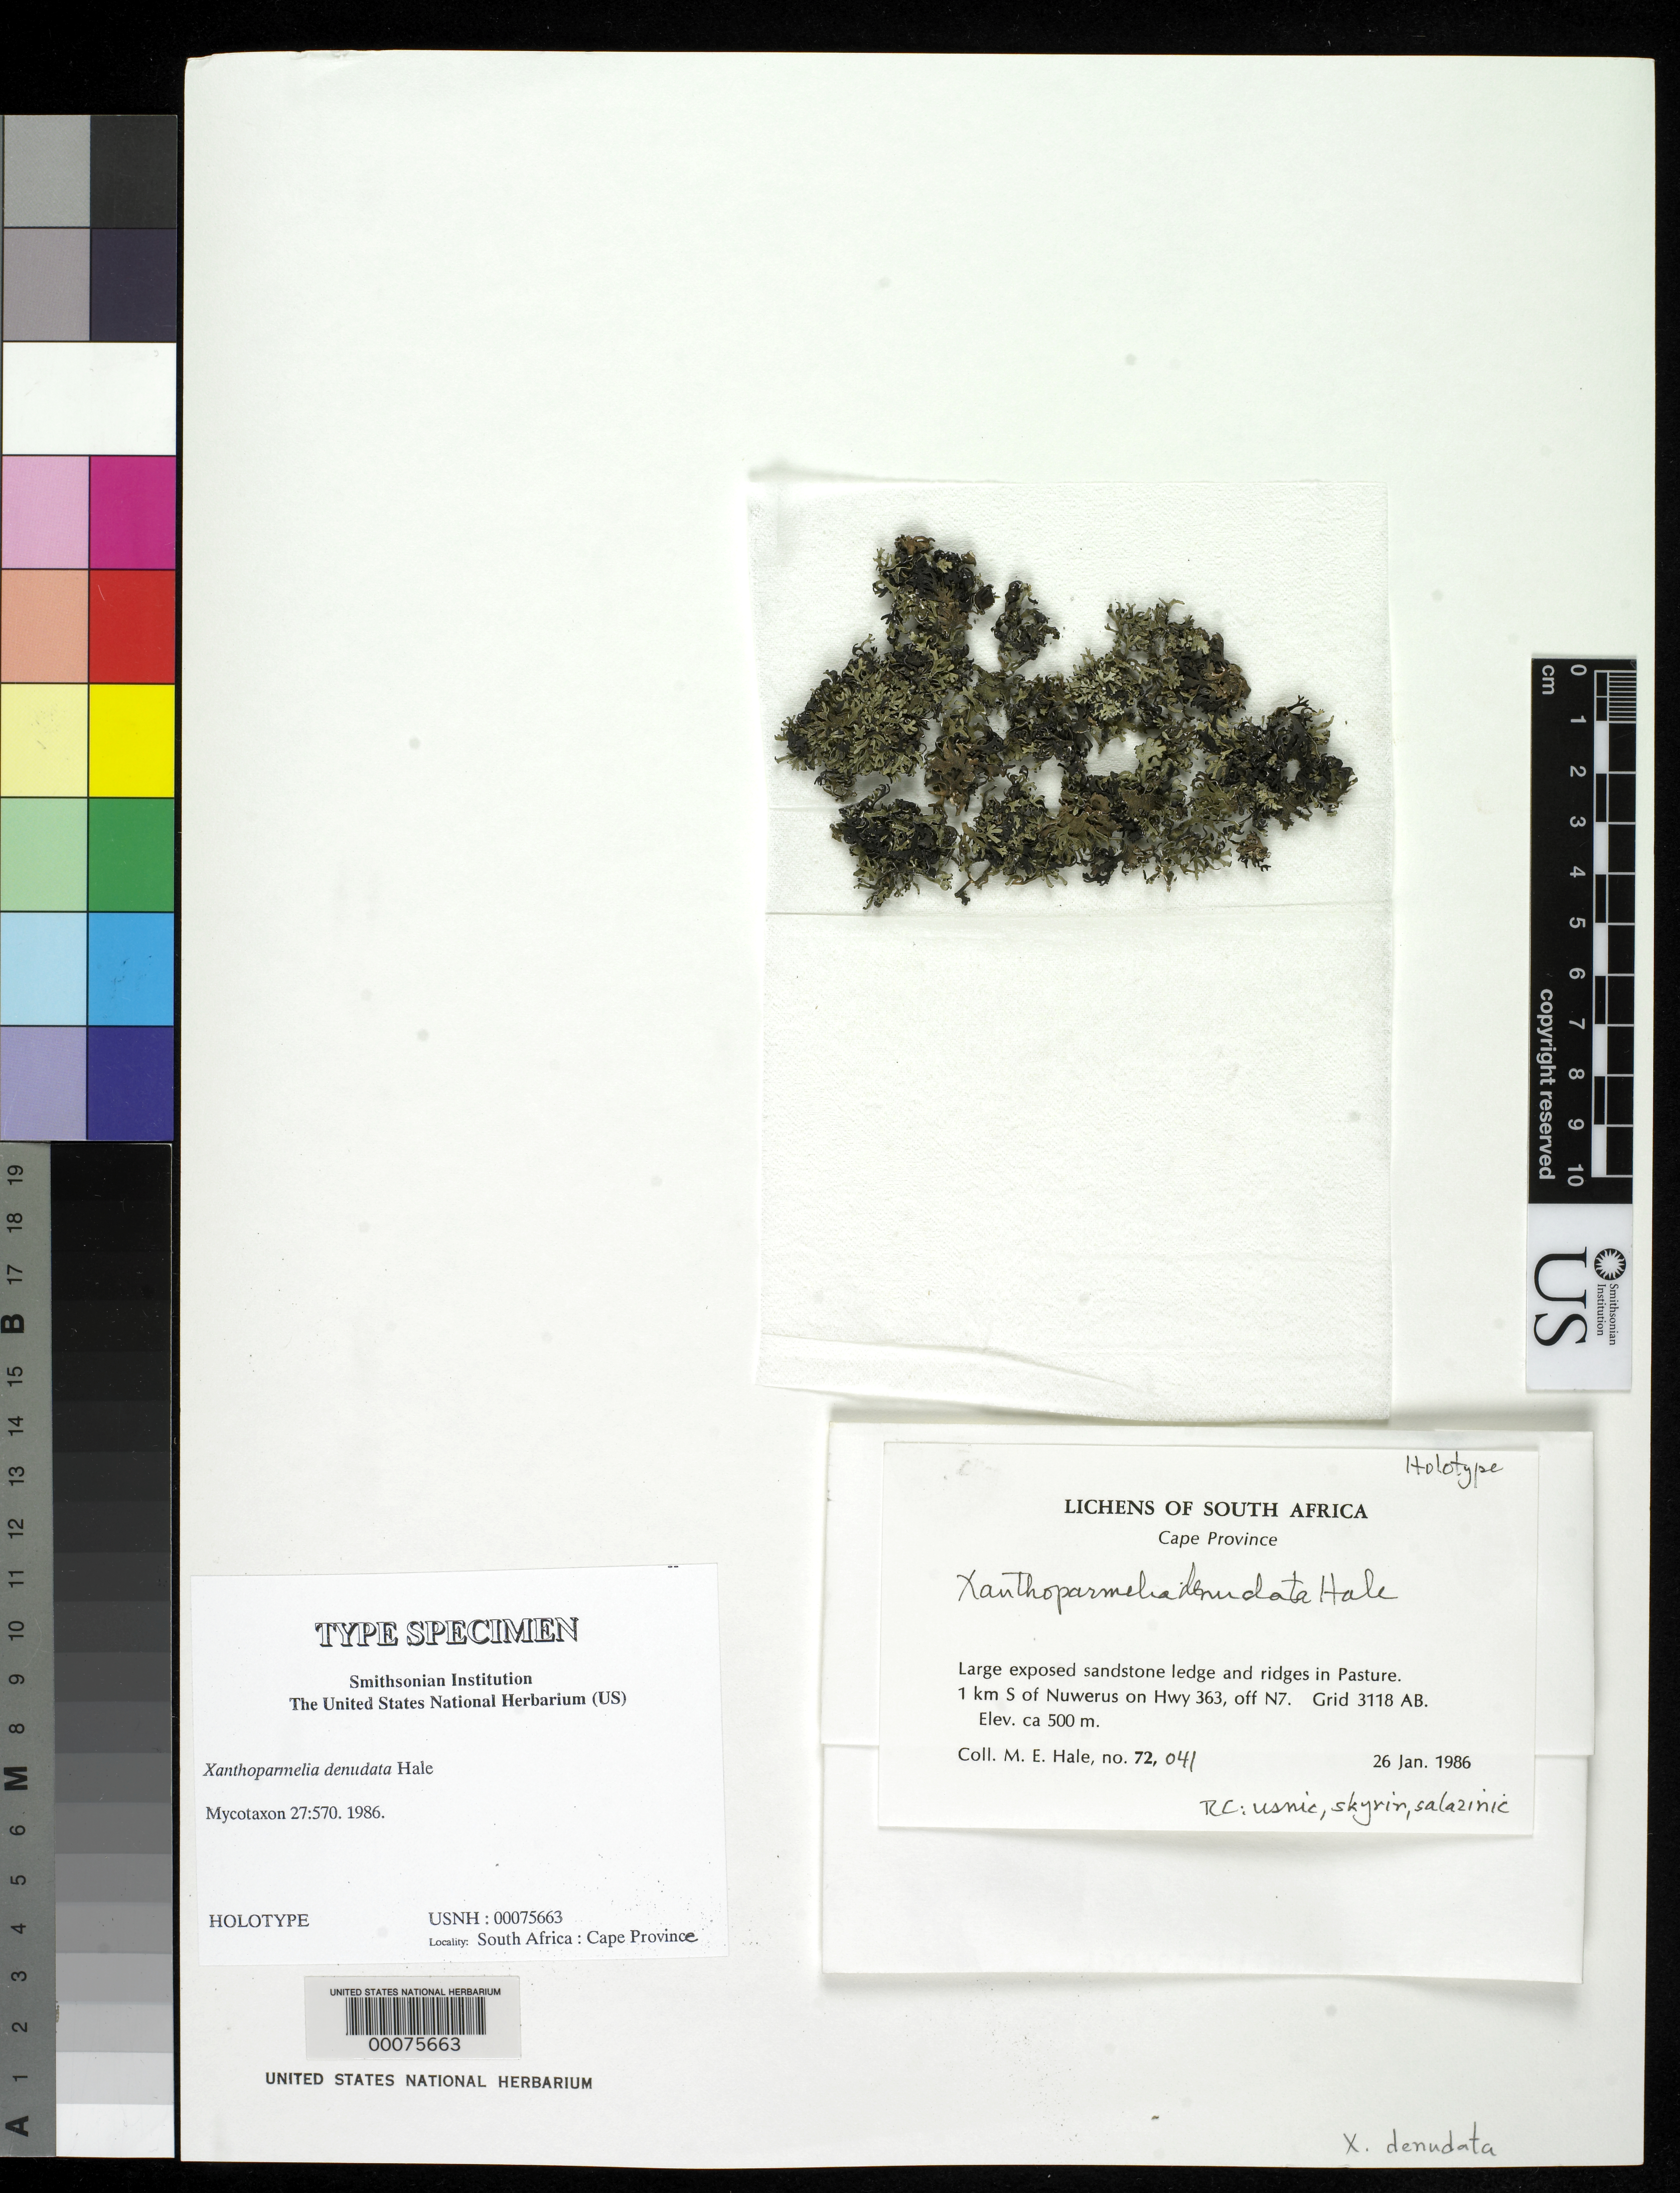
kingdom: Fungi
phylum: Ascomycota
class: Lecanoromycetes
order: Lecanorales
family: Parmeliaceae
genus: Xanthoparmelia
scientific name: Xanthoparmelia denudata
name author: Hale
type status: Holotype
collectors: M. Hale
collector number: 72041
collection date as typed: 26 Jan 1986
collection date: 1986-01-26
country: South Africa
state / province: Western Cape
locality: Grid 3118 AB, 1 km S of Nuwerus on Hwy 363, off N7, large exposed sandstone ledge and ridges in pasture.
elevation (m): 500